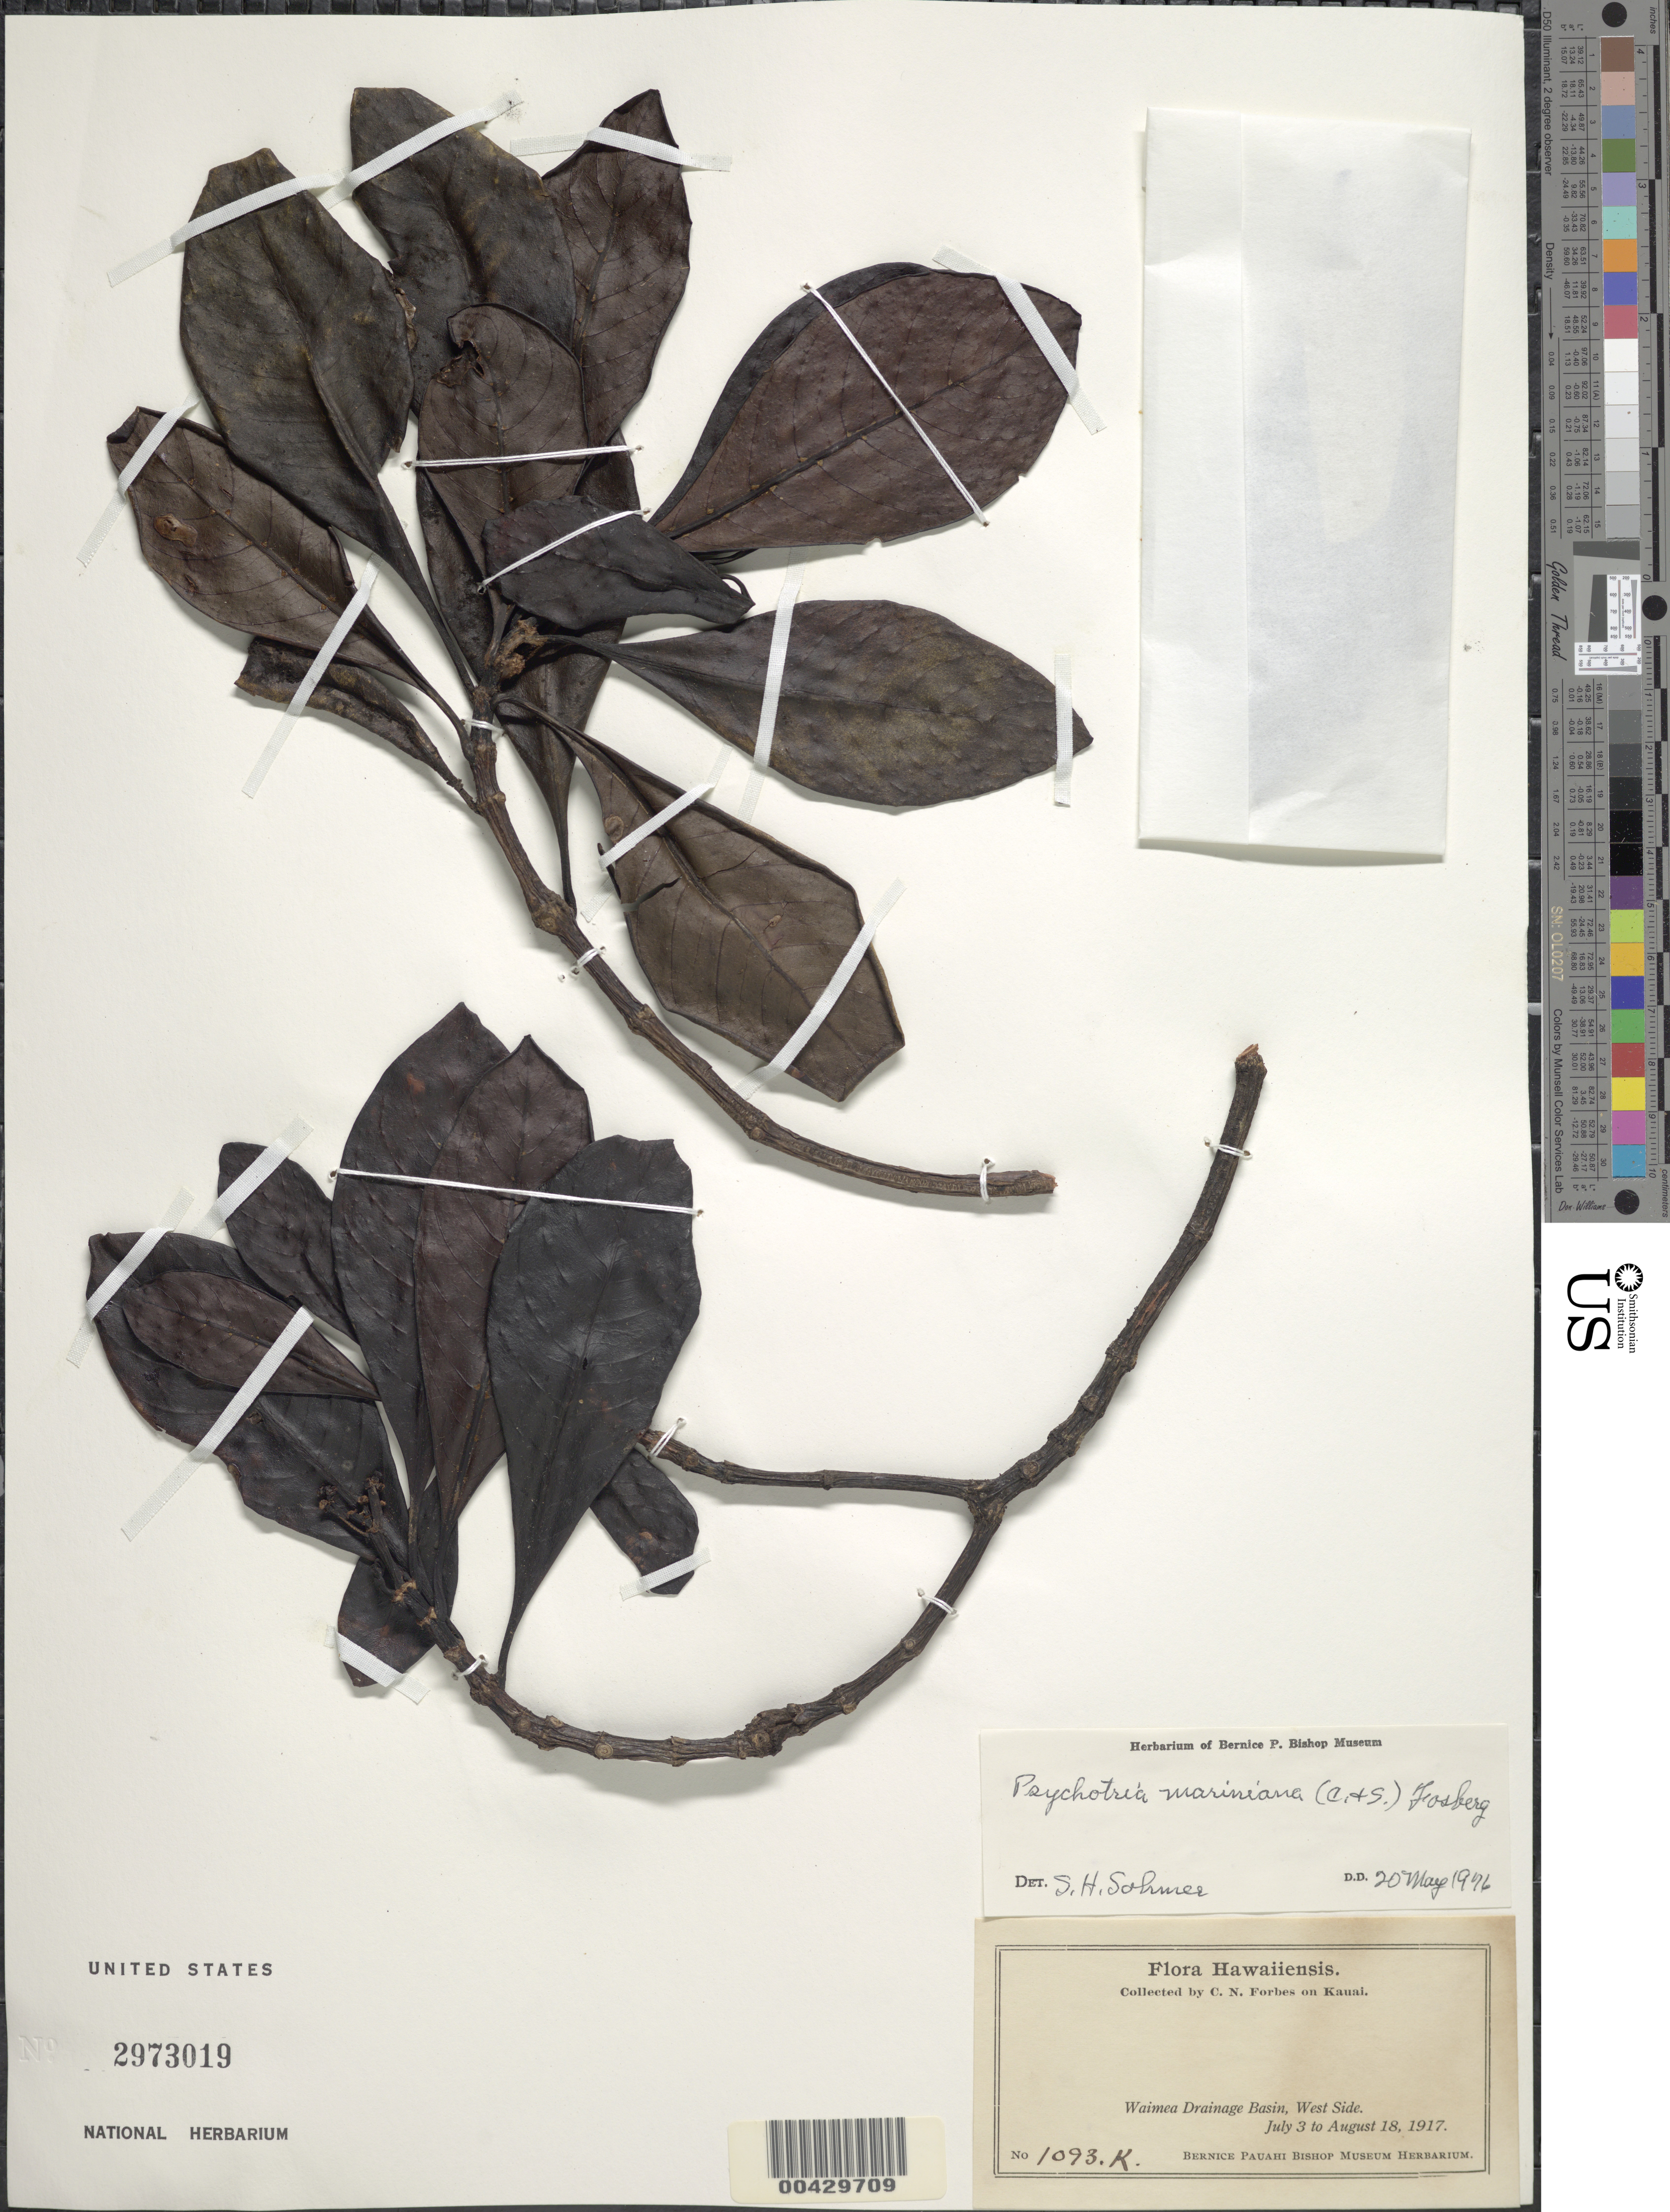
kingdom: Plantae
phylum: Tracheophyta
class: Magnoliopsida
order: Gentianales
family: Rubiaceae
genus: Psychotria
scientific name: Psychotria mariniana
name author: (Cham. & Schltdl.) Fosberg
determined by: Sohmer, S. H.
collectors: C. N. Forbes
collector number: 1093.K.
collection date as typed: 3 Jul 1917 to 18 Aug 1917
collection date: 1917-07-03/1917-08-18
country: United States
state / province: Hawaii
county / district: Kauai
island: Kaua'i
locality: Waimea Drainage Basin, West Side.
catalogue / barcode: US 2973019